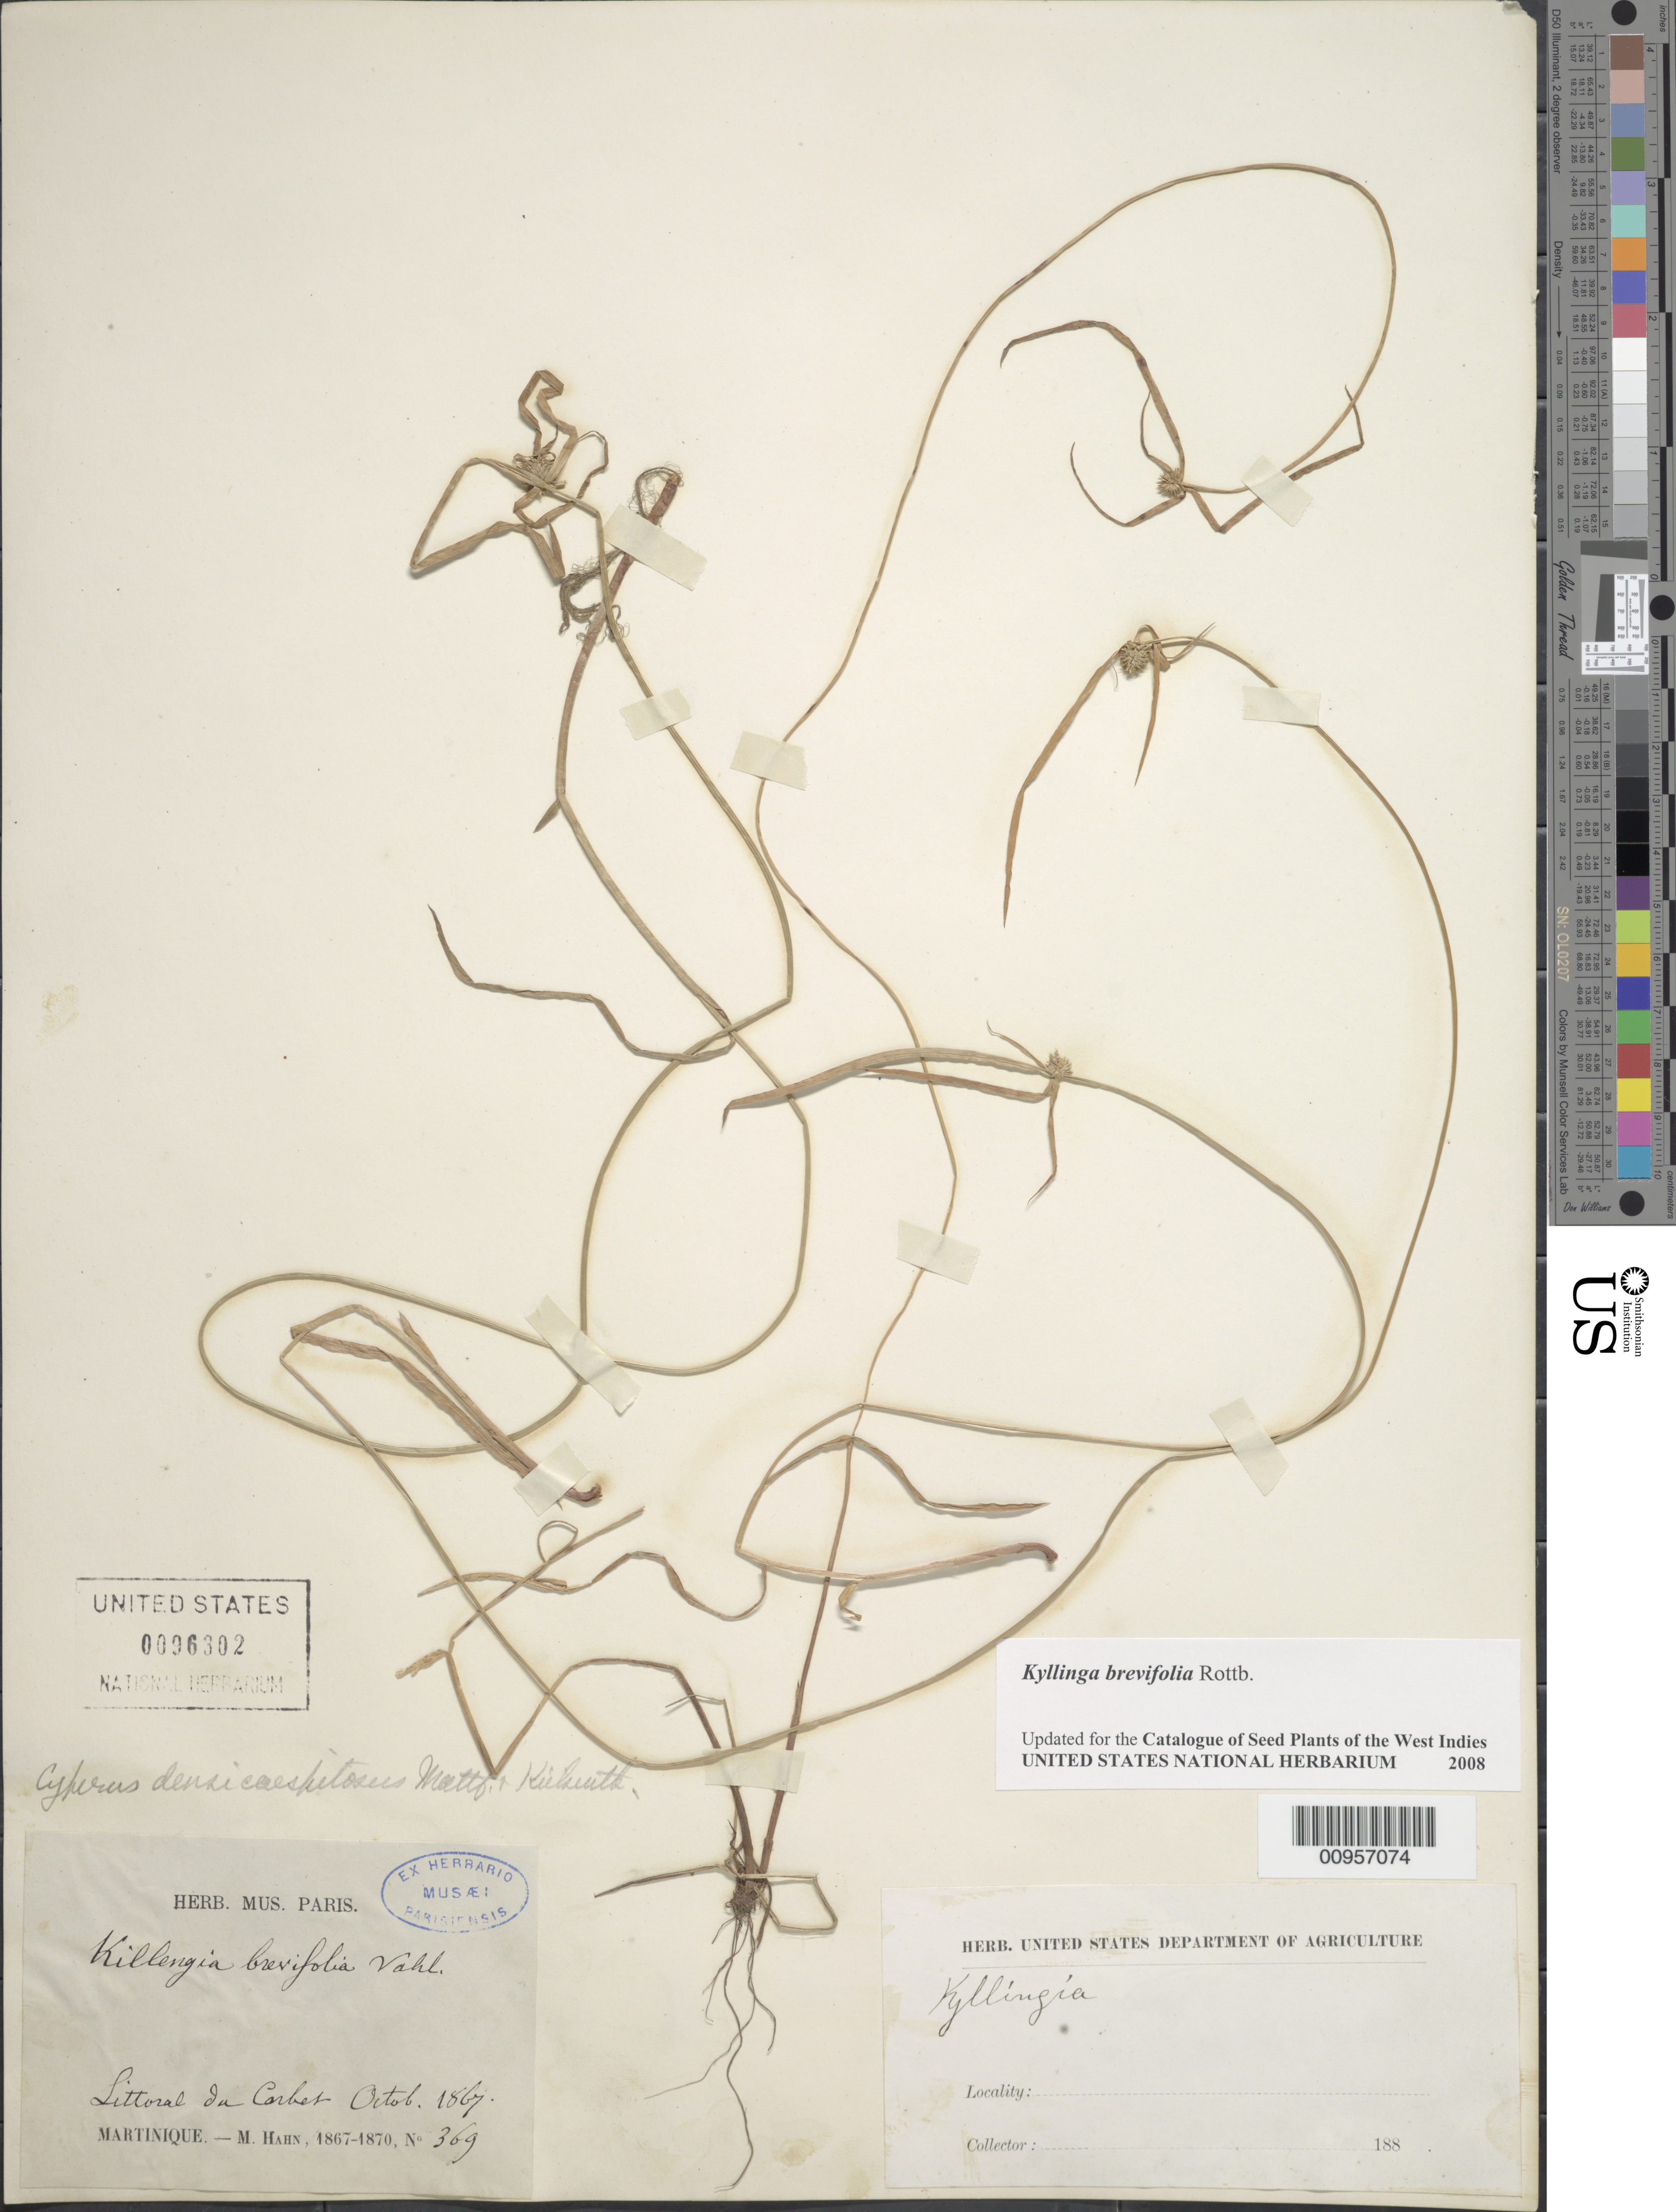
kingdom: Plantae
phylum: Tracheophyta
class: Liliopsida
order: Poales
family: Cyperaceae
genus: Cyperus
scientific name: Cyperus brevifolius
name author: (Rottb.) Hassk.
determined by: Strong, M. T., (US), Smithsonian Institution - National Museum of Natural History (UNITED STATES)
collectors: M. Hahn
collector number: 369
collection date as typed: Oct 1867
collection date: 1867-10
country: Martinique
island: Martinique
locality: Littoral du Carbet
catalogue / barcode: US 96302